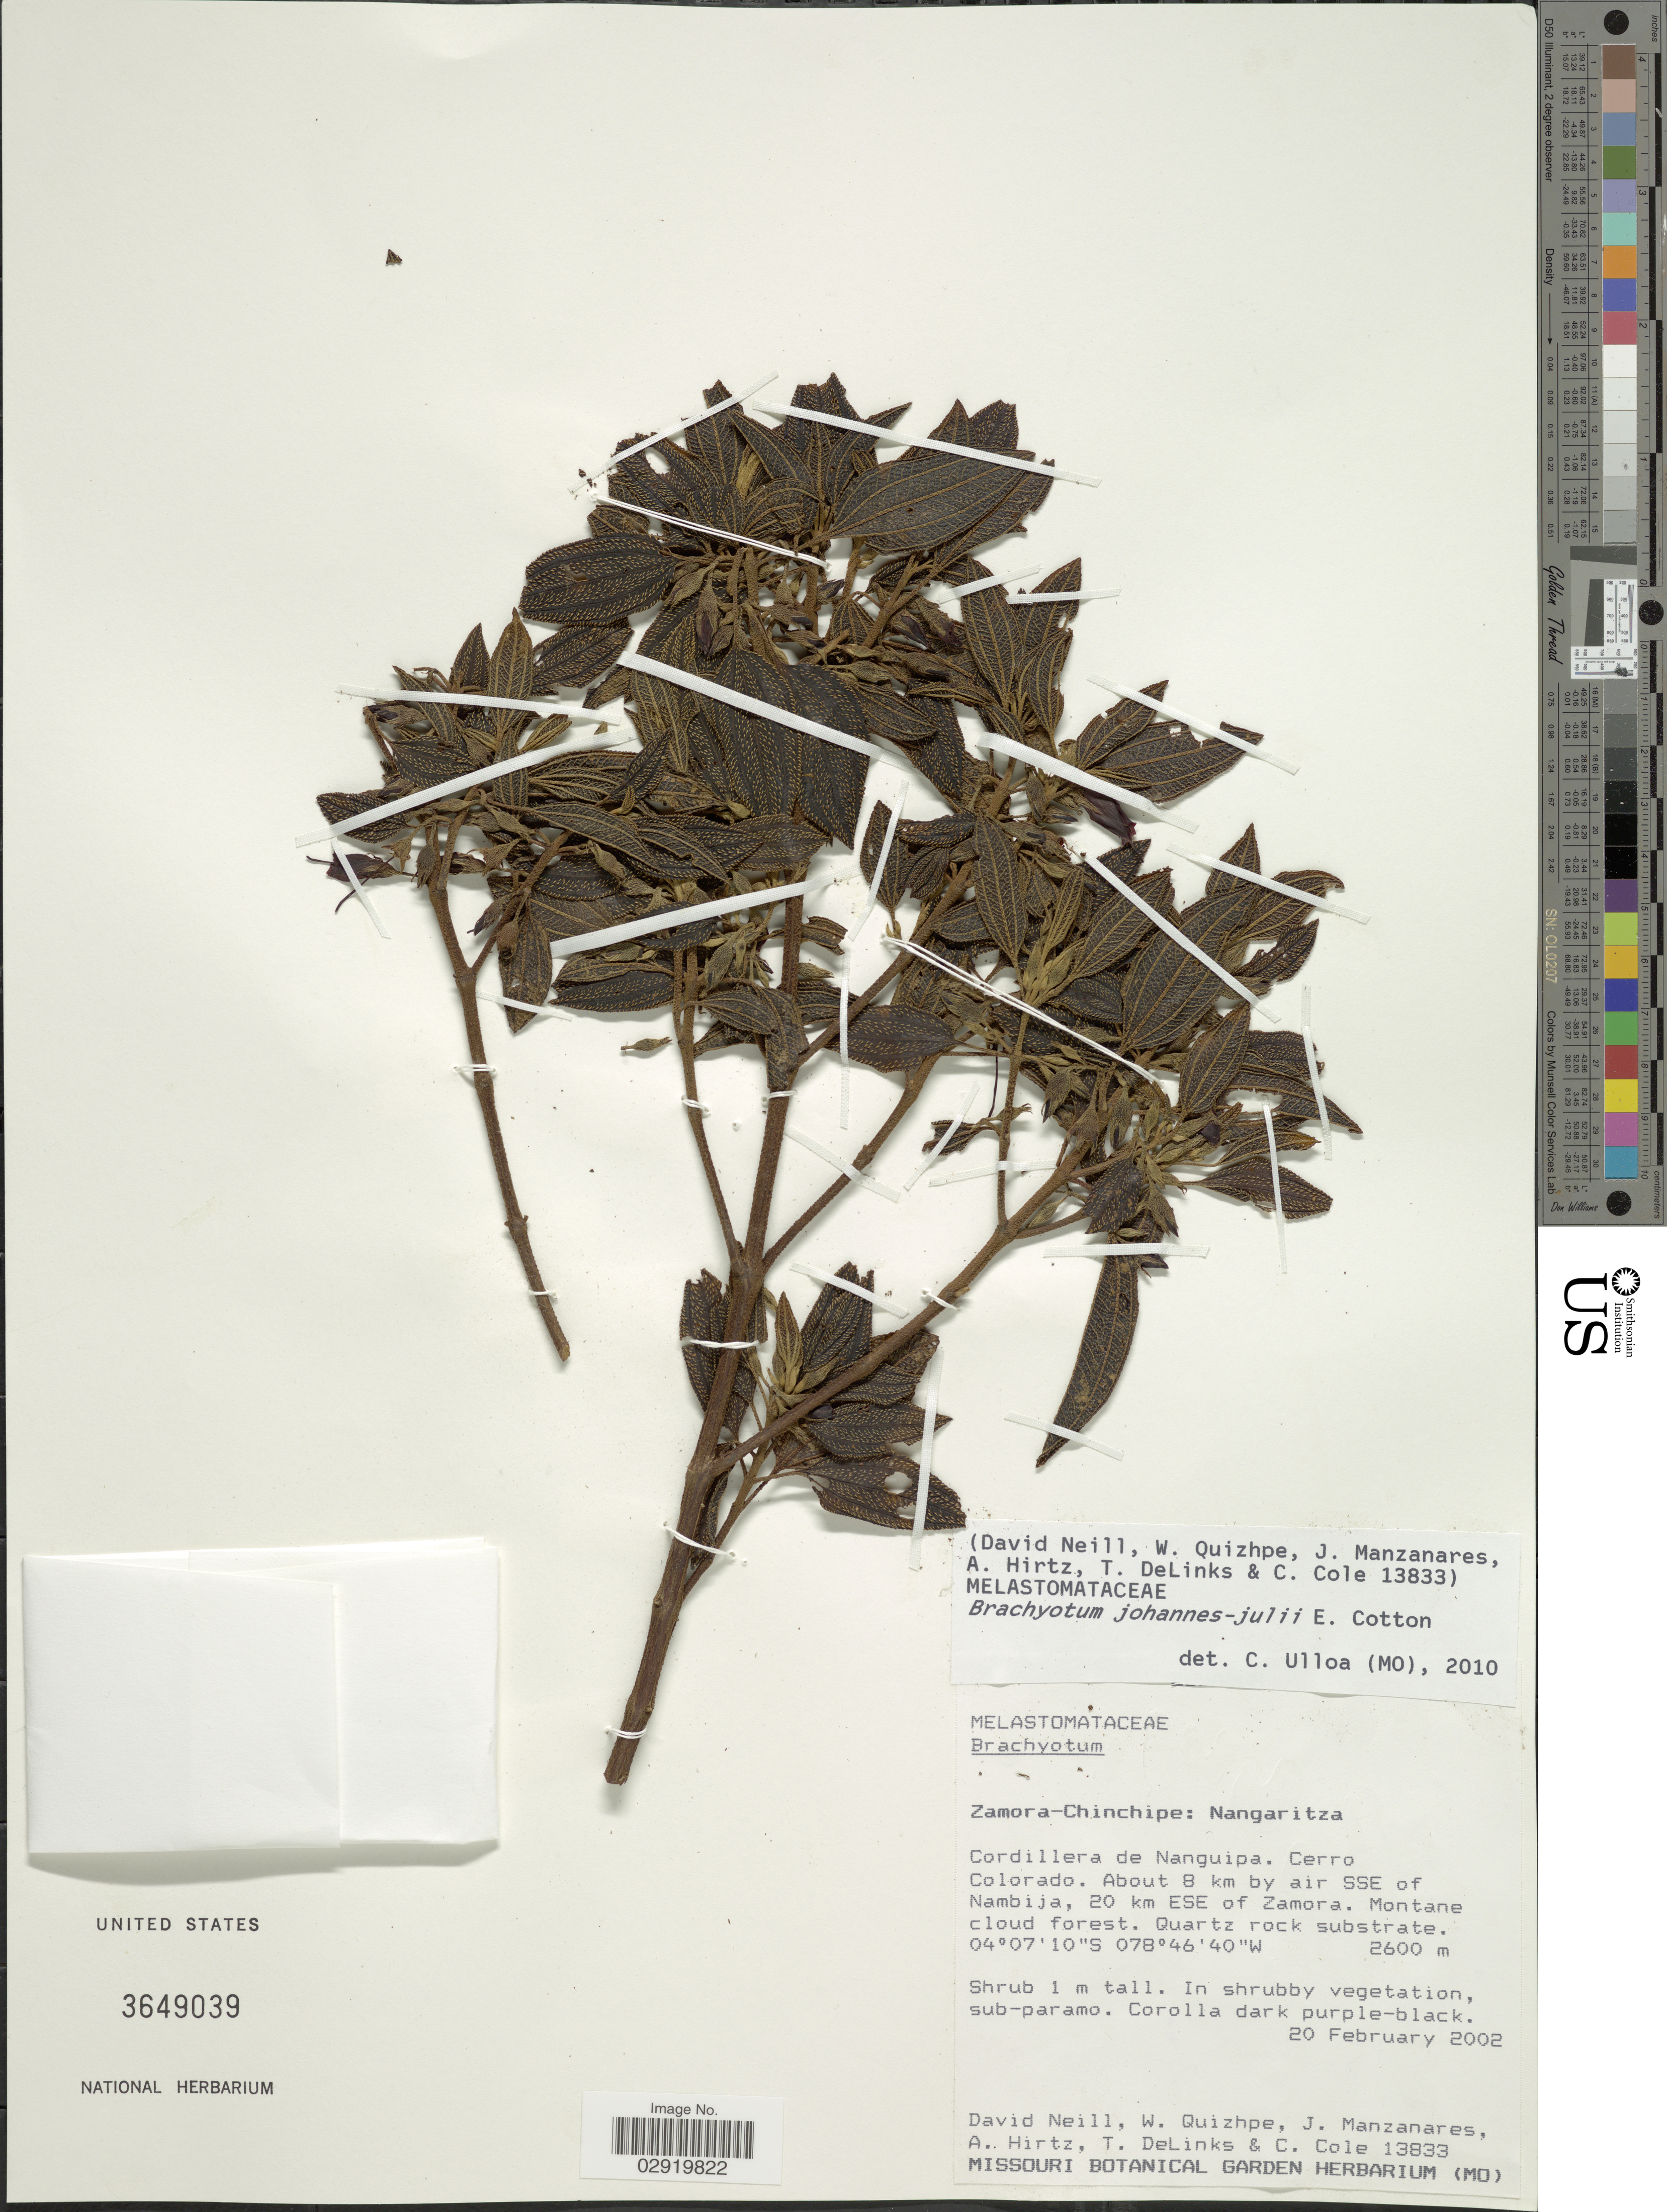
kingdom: Plantae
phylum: Tracheophyta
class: Magnoliopsida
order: Myrtales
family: Melastomataceae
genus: Brachyotum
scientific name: Brachyotum johannes-julii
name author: E. Cotton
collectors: D. Neill, W. Quizhpe, J. Manzanares, A. Hirtz & et al.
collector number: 13833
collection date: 2002-02-20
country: Ecuador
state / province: Zamora-Chinchipe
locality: Nangaritza. Cordillera de Nanguipa. Cerro Colorado. About 8 km by air SSE of Nambija, 20 km ESE of Zamora.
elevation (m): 2600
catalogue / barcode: US 3649039